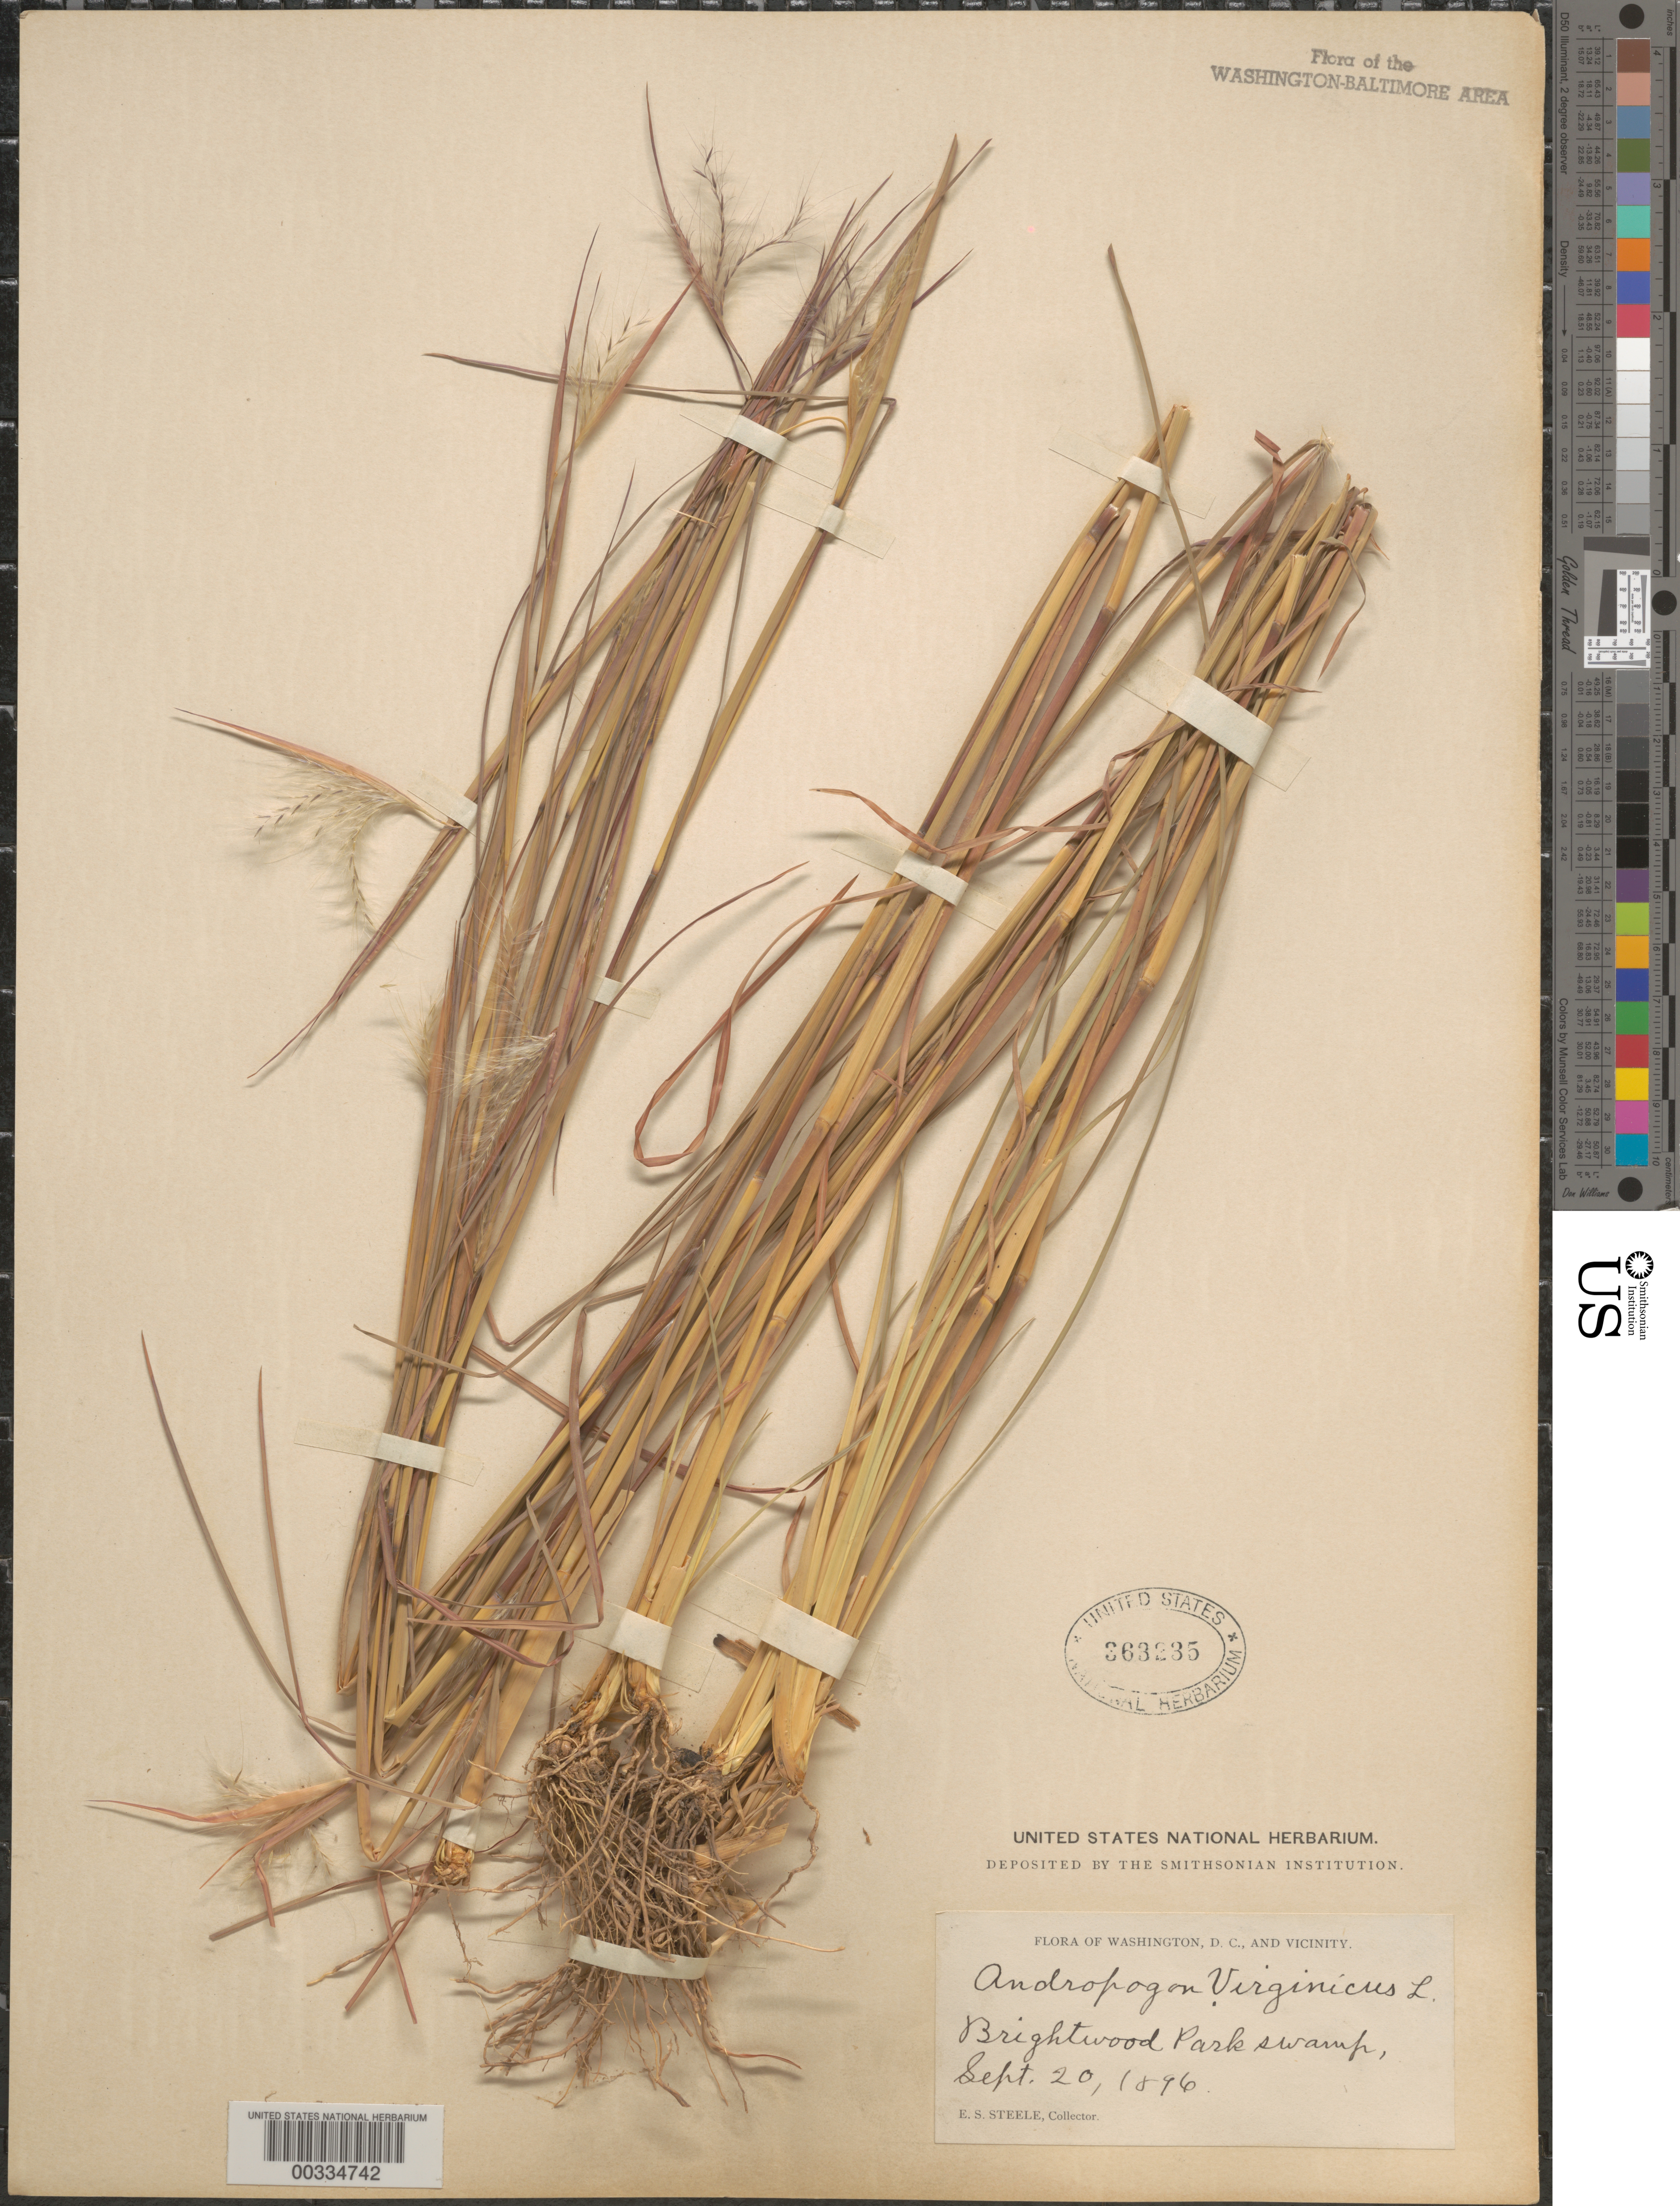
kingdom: Plantae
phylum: Tracheophyta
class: Liliopsida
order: Poales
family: Poaceae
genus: Andropogon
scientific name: Andropogon virginicus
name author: L.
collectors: E. Steele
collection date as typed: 20 Sep 1896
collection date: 1896-09-20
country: United States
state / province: District of Columbia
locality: Brightwood Park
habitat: Swamp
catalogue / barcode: US 363235